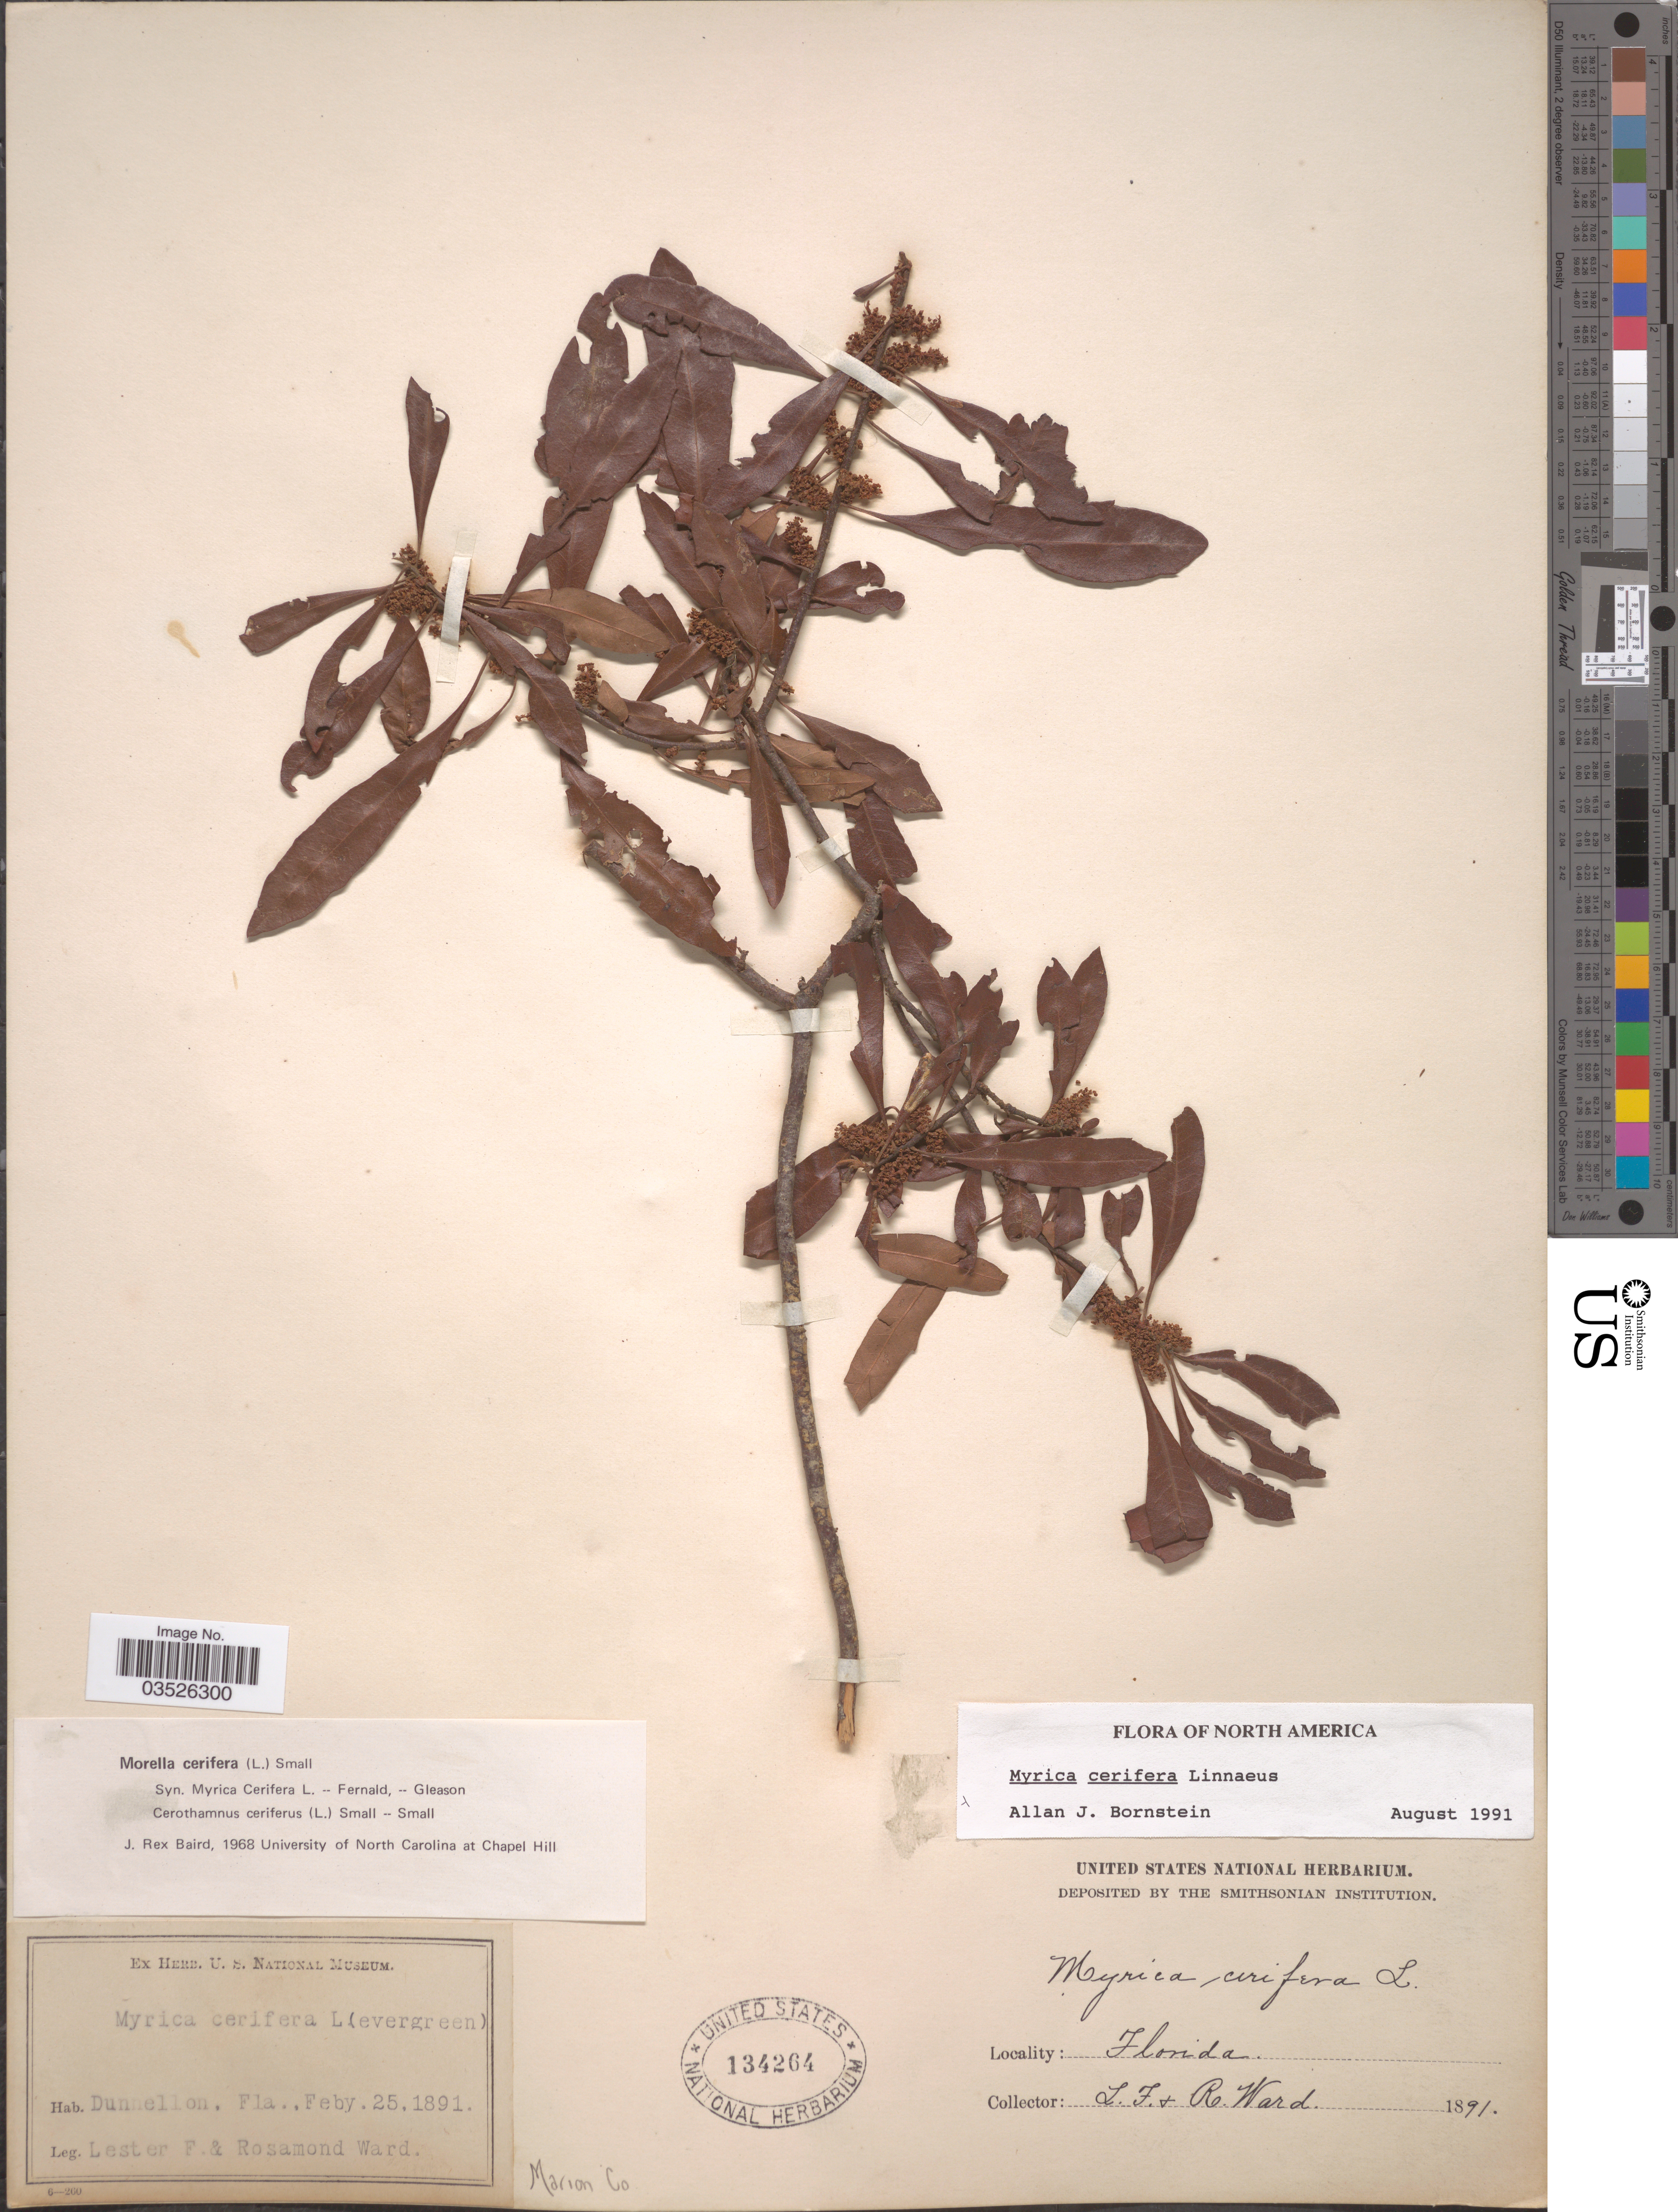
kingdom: Plantae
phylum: Tracheophyta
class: Magnoliopsida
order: Fagales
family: Myricaceae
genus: Morella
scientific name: Morella cerifera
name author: (L.) Small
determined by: Baird, James Rex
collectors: L. F. Ward & R. Ward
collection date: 1891-02-25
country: United States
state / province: Florida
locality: Dunnelon. Marion Co.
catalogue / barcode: US 134264